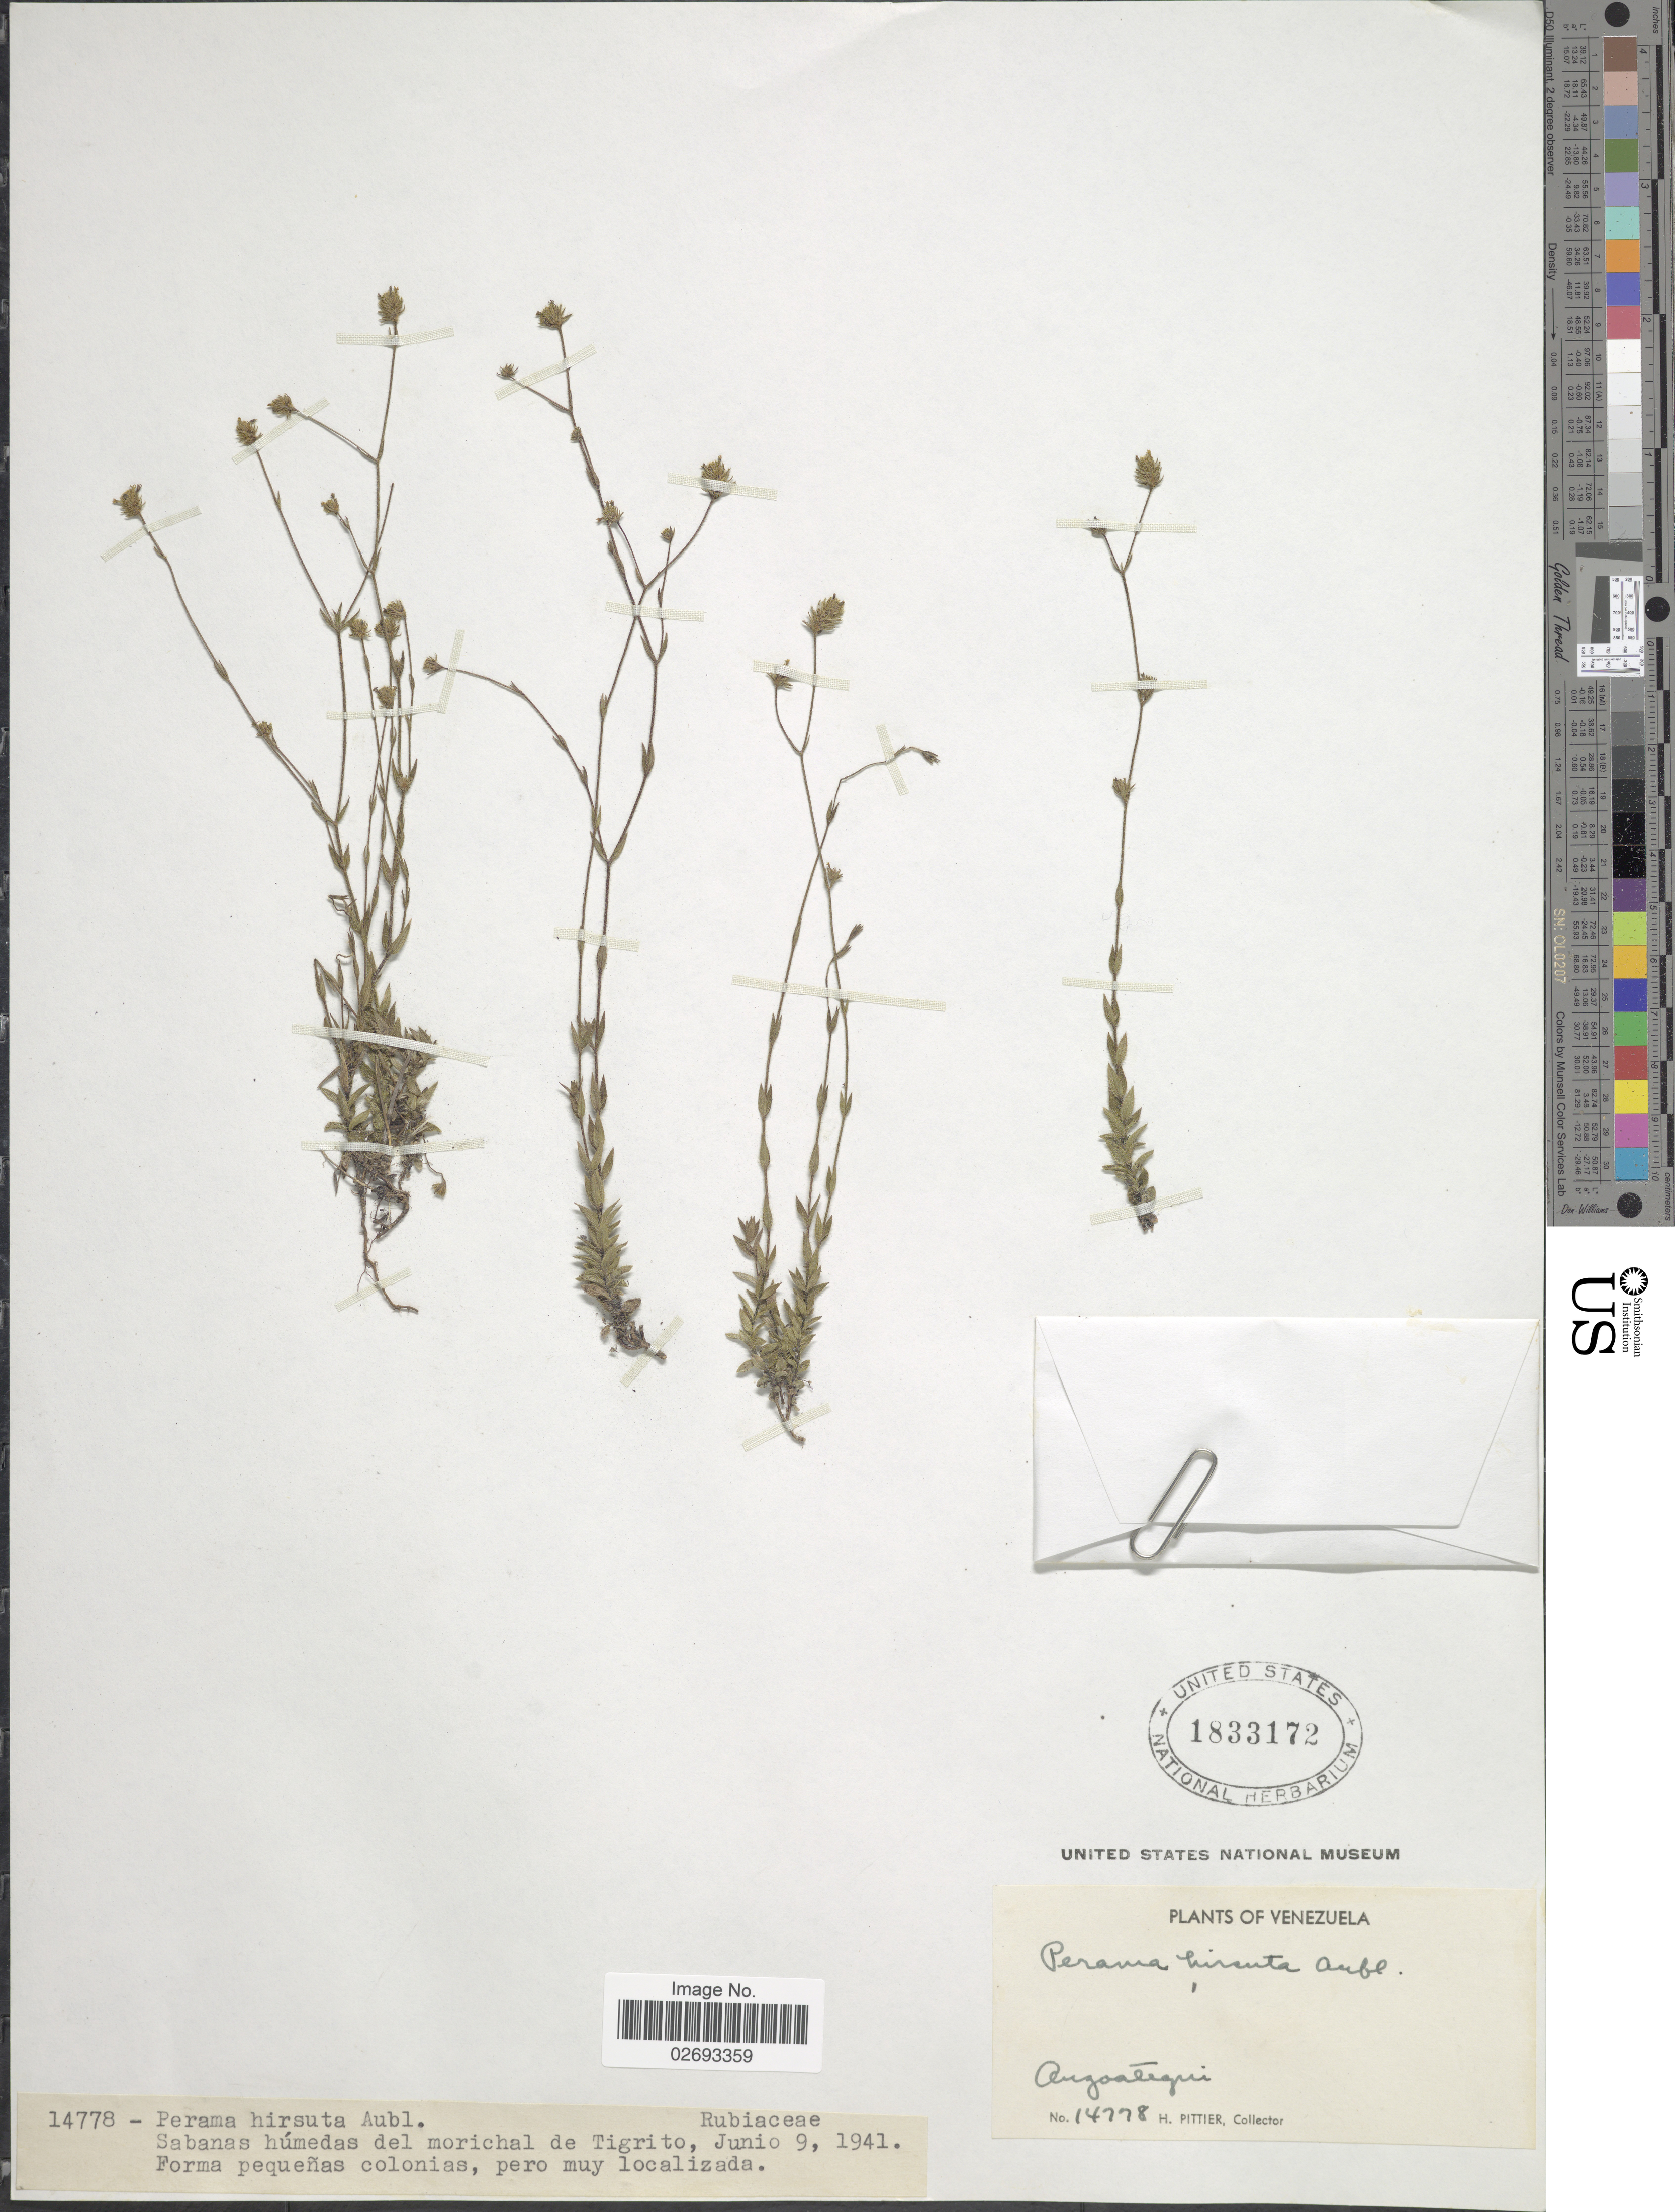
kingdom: Plantae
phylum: Tracheophyta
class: Magnoliopsida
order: Gentianales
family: Rubiaceae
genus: Perama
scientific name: Perama hirsuta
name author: Aubl.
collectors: H. F. Pittier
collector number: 14778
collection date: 1941-06-09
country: Venezuela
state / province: Anzoategui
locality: Sabanas humedas del morichal de Tigrito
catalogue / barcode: US 1833172